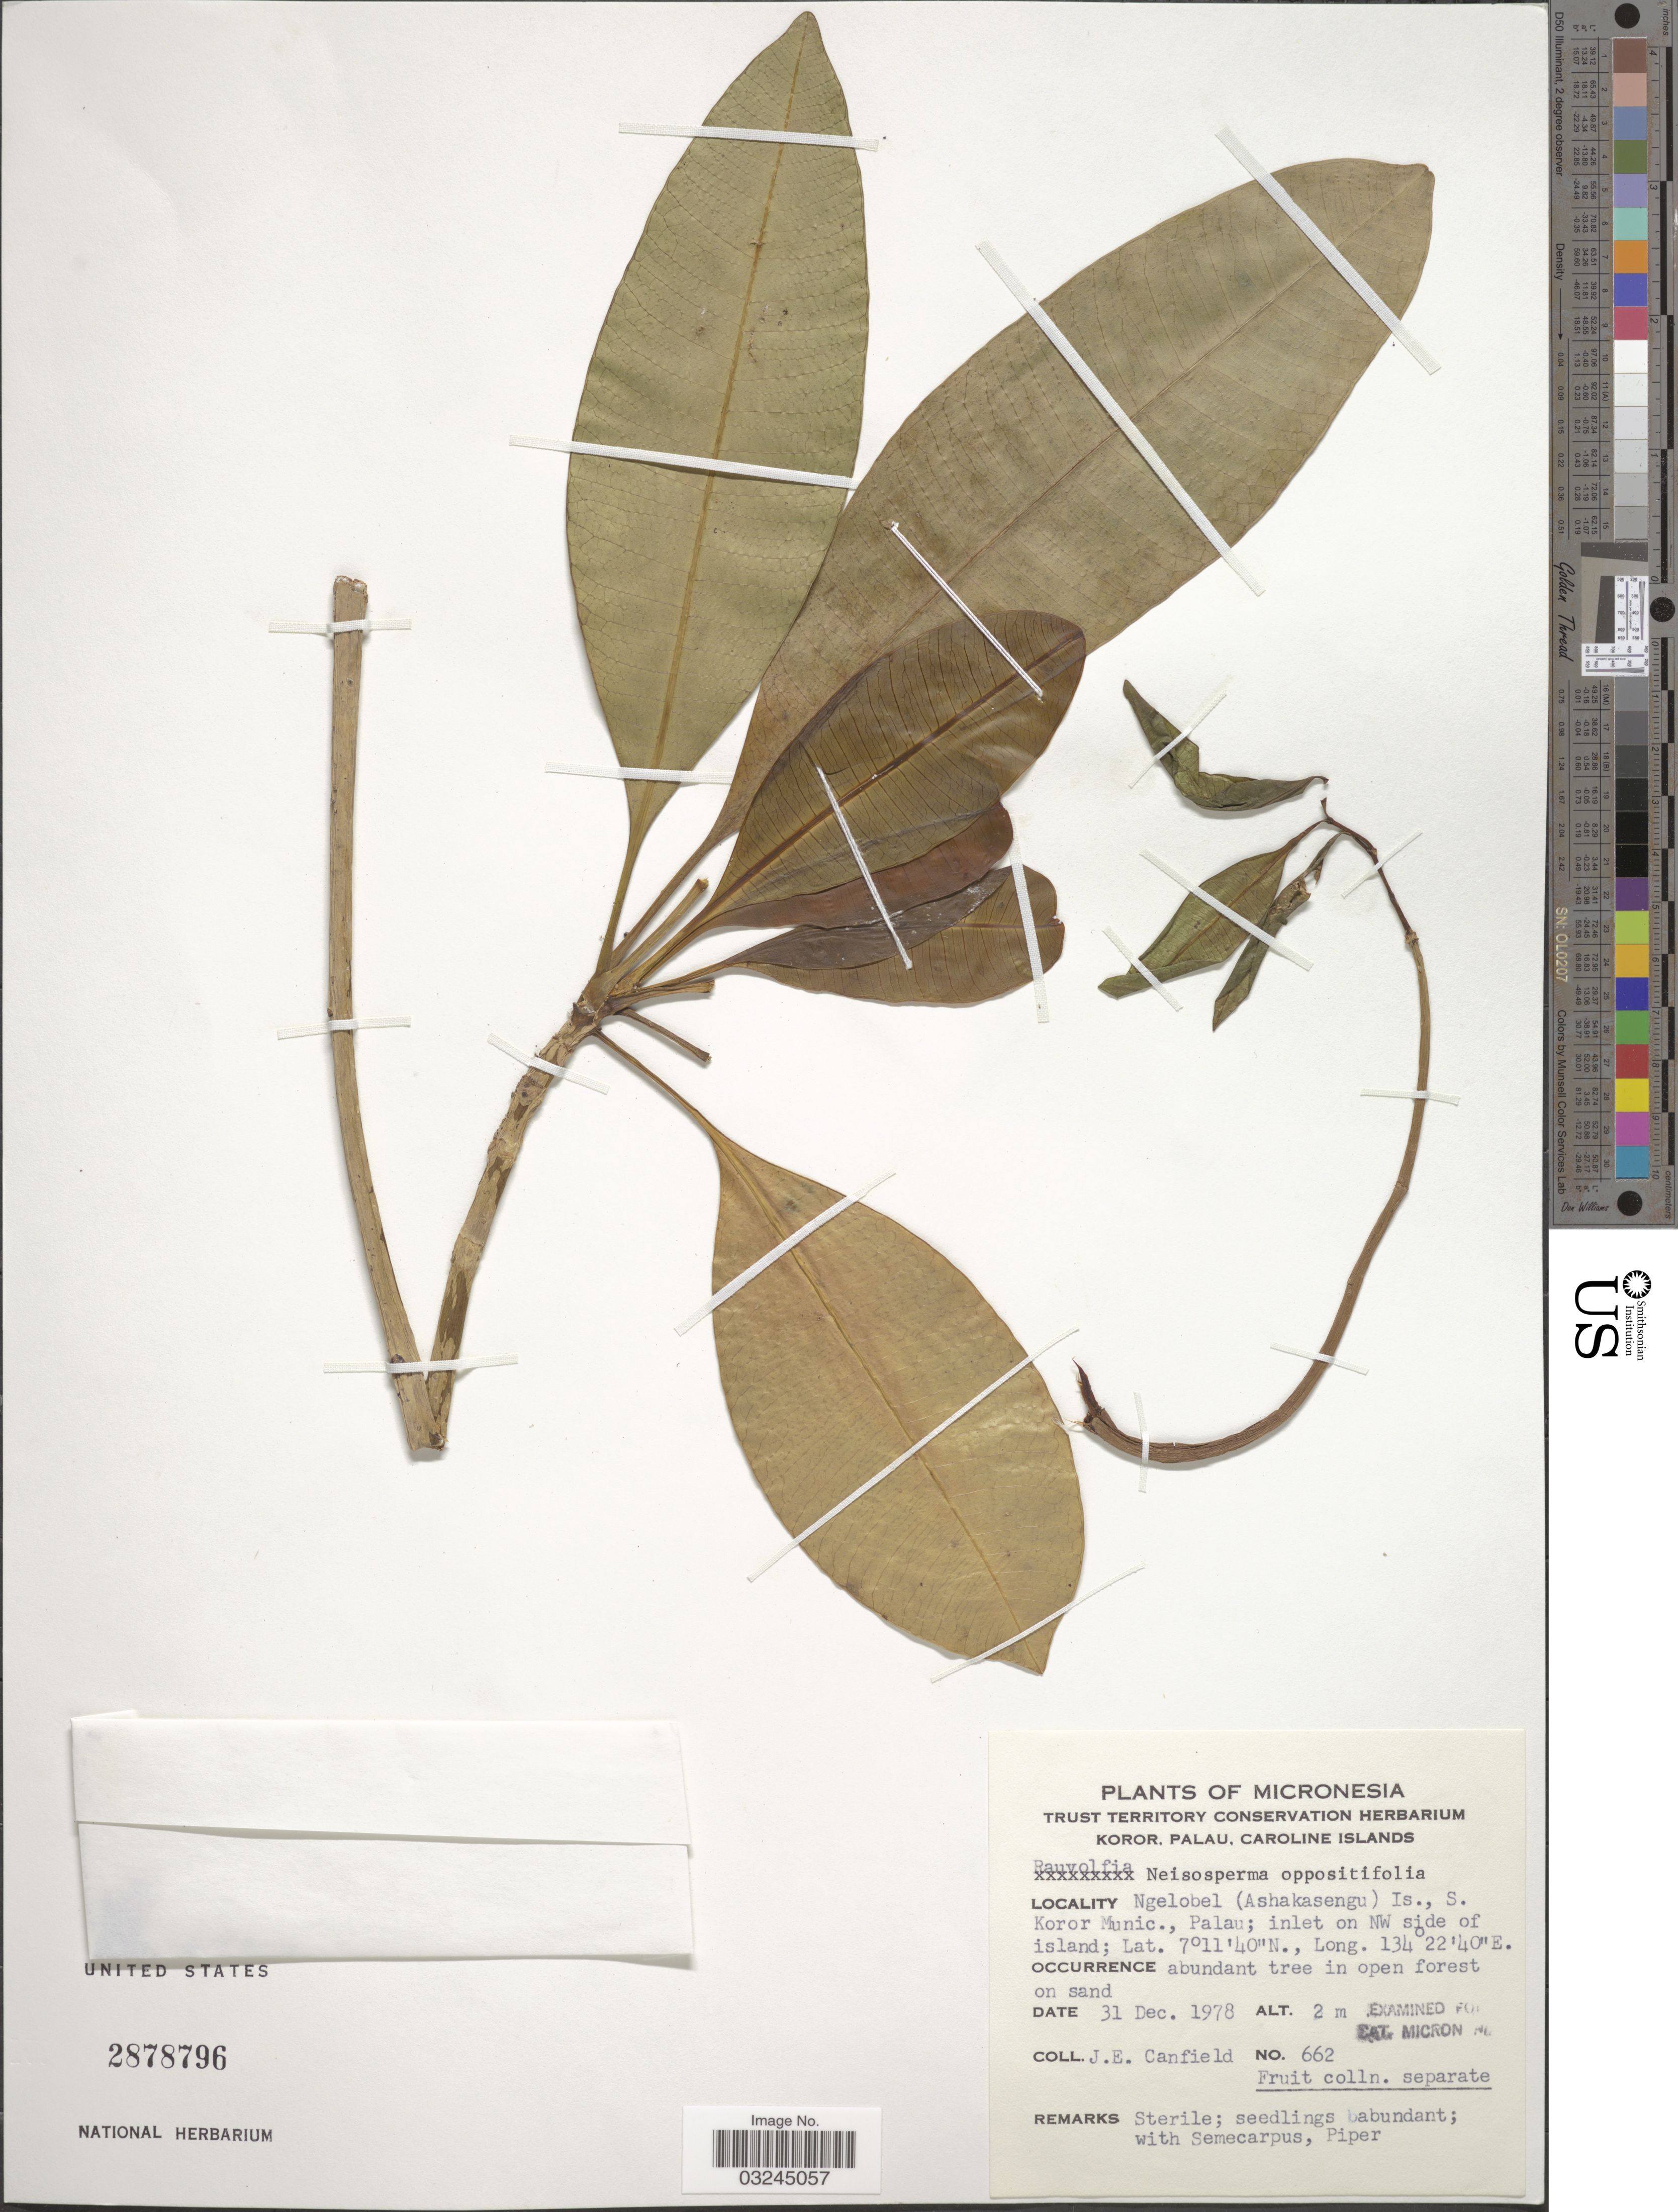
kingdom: Plantae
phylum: Tracheophyta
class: Magnoliopsida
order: Gentianales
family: Apocynaceae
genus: Ochrosia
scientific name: Ochrosia oppositifolia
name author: (Lam.) K. Schum.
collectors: J. E. Canfield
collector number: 662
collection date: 1978-12-31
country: Palau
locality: Micronesia. Ngelobel (Ashakasengu) Is., S. Koror Munic., Palau; inlet on SW side of island.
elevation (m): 2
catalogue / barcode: US 2878796